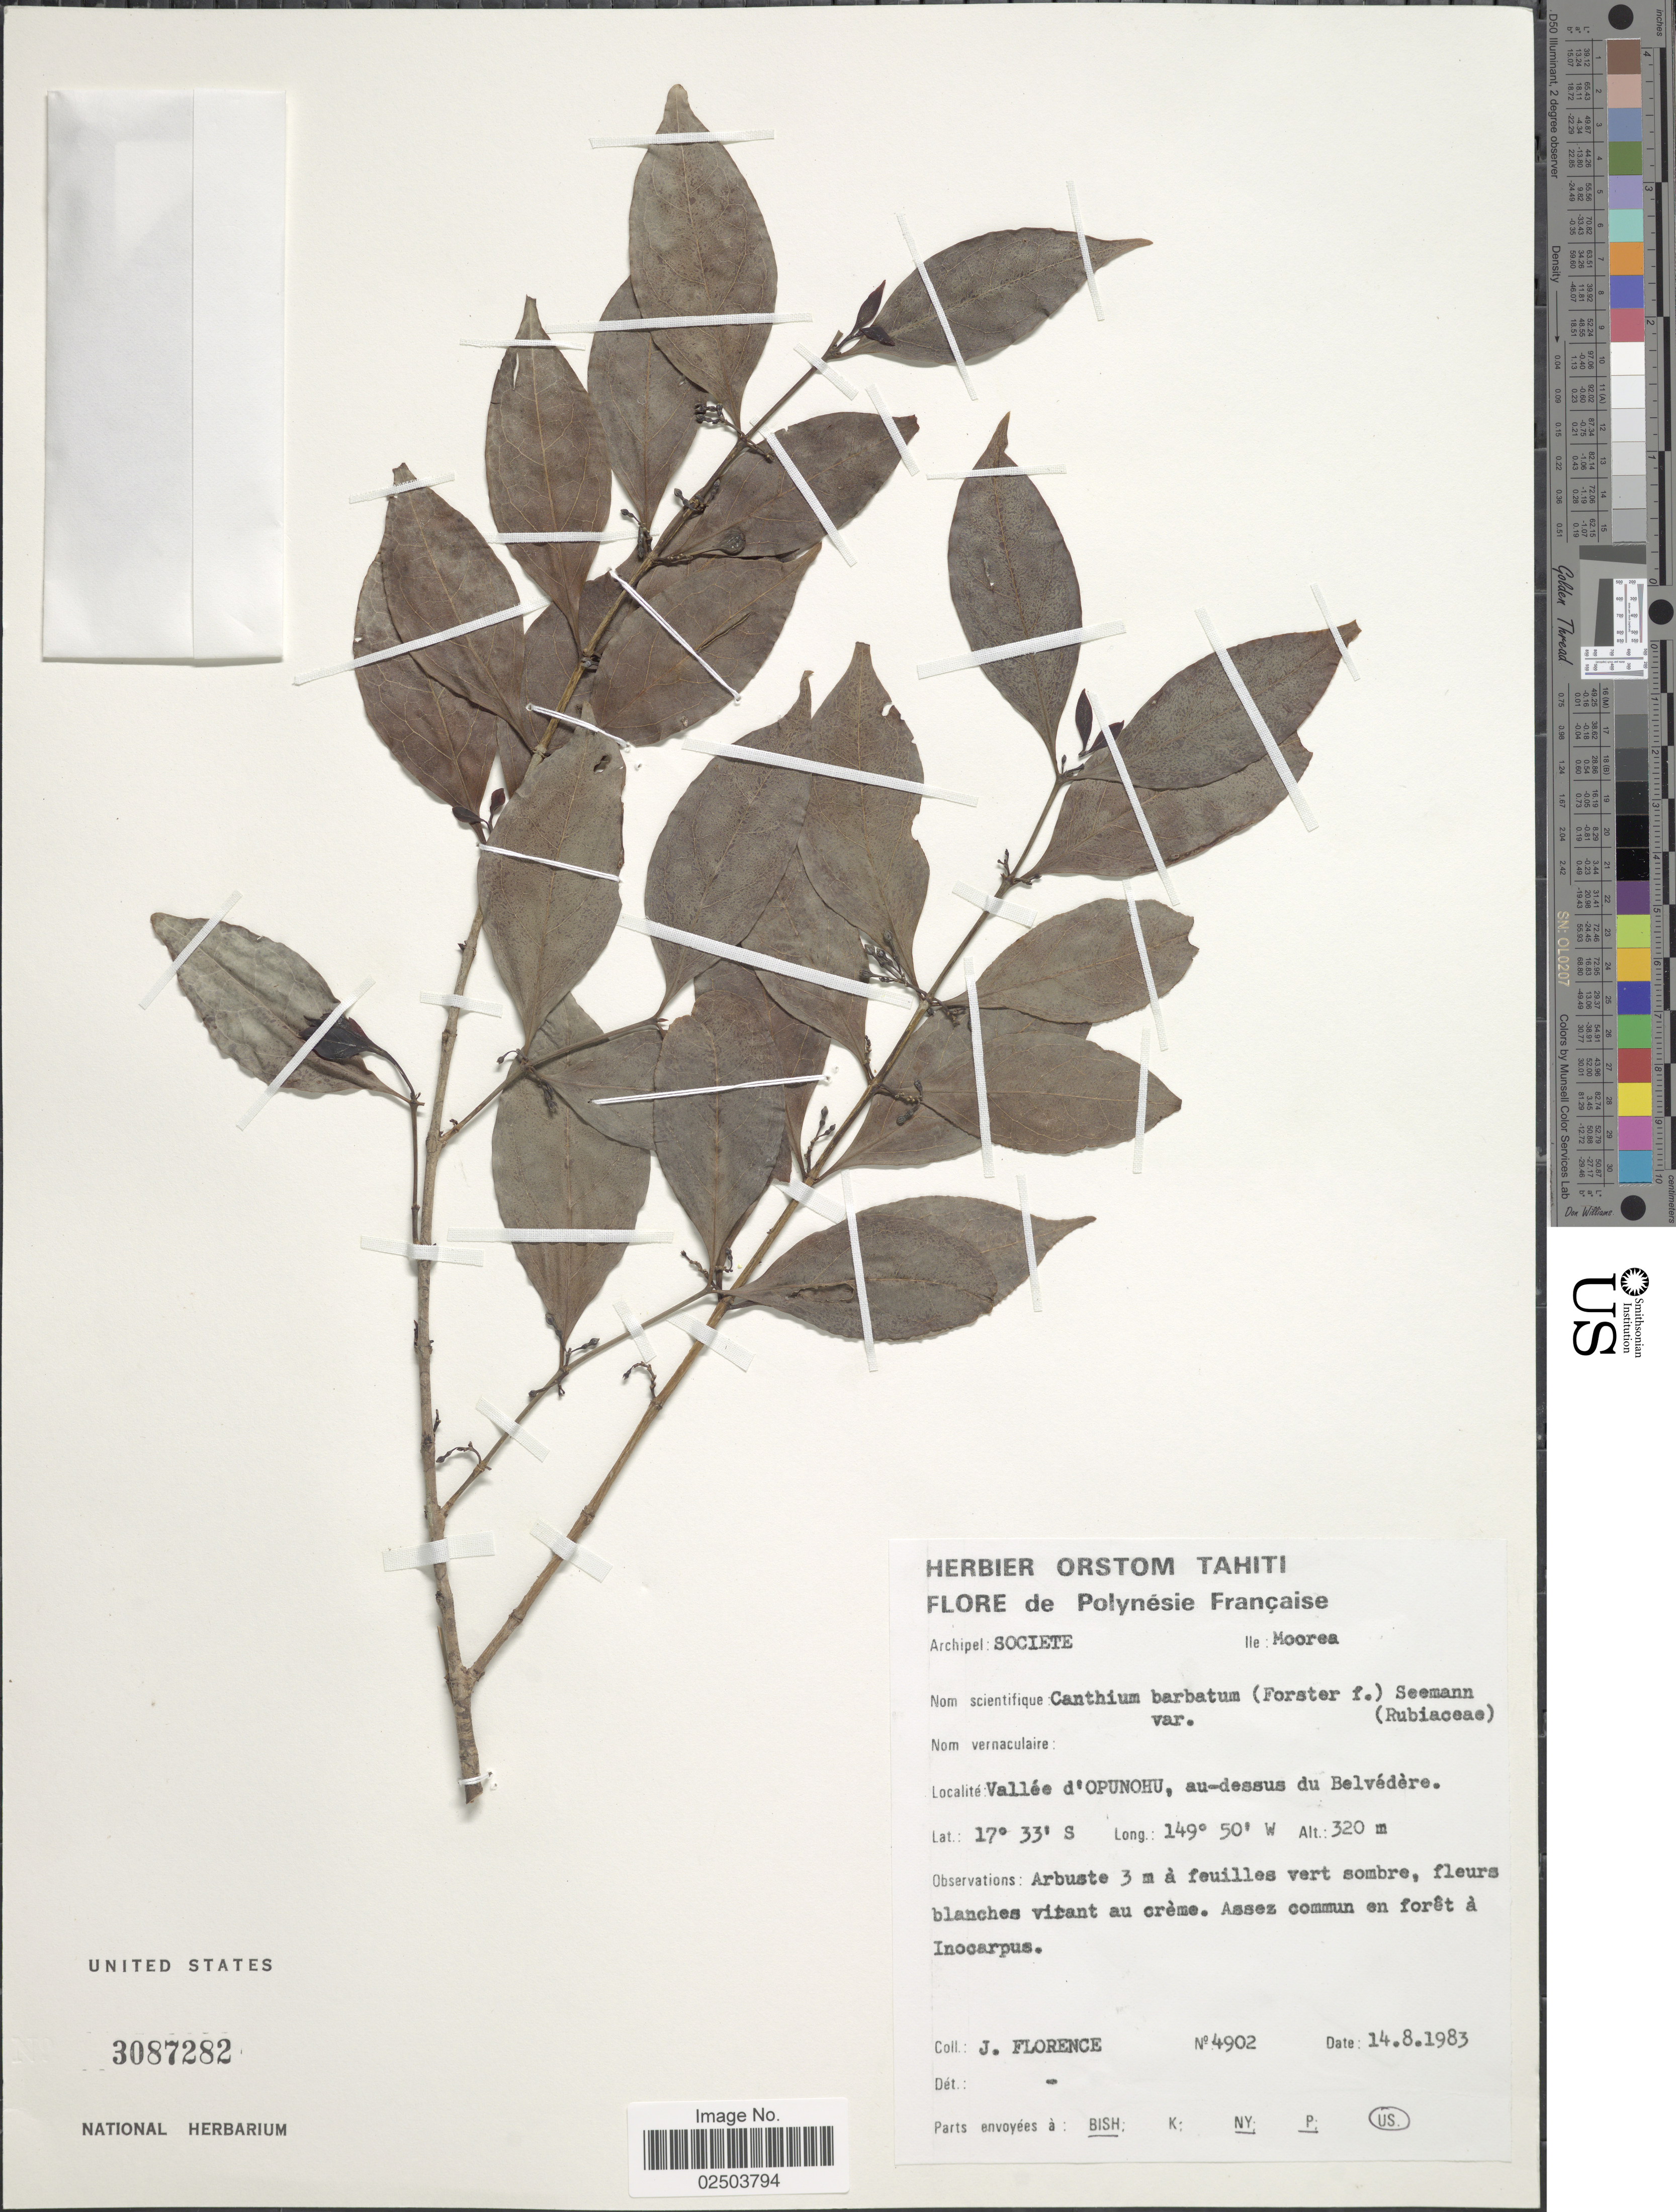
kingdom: Plantae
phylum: Tracheophyta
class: Magnoliopsida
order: Gentianales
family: Rubiaceae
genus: Cyclophyllum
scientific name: Cyclophyllum barbatum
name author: (G. Forst.) N. Hallé & J. Florence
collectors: J. Florence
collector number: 4902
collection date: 1983-08-14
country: French Polynesia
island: Moorea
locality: Archipel: Societe, Ile: Moorea. Vallee d'Opunohu, au-dessus du Belvedere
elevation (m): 320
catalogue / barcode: US 3087282